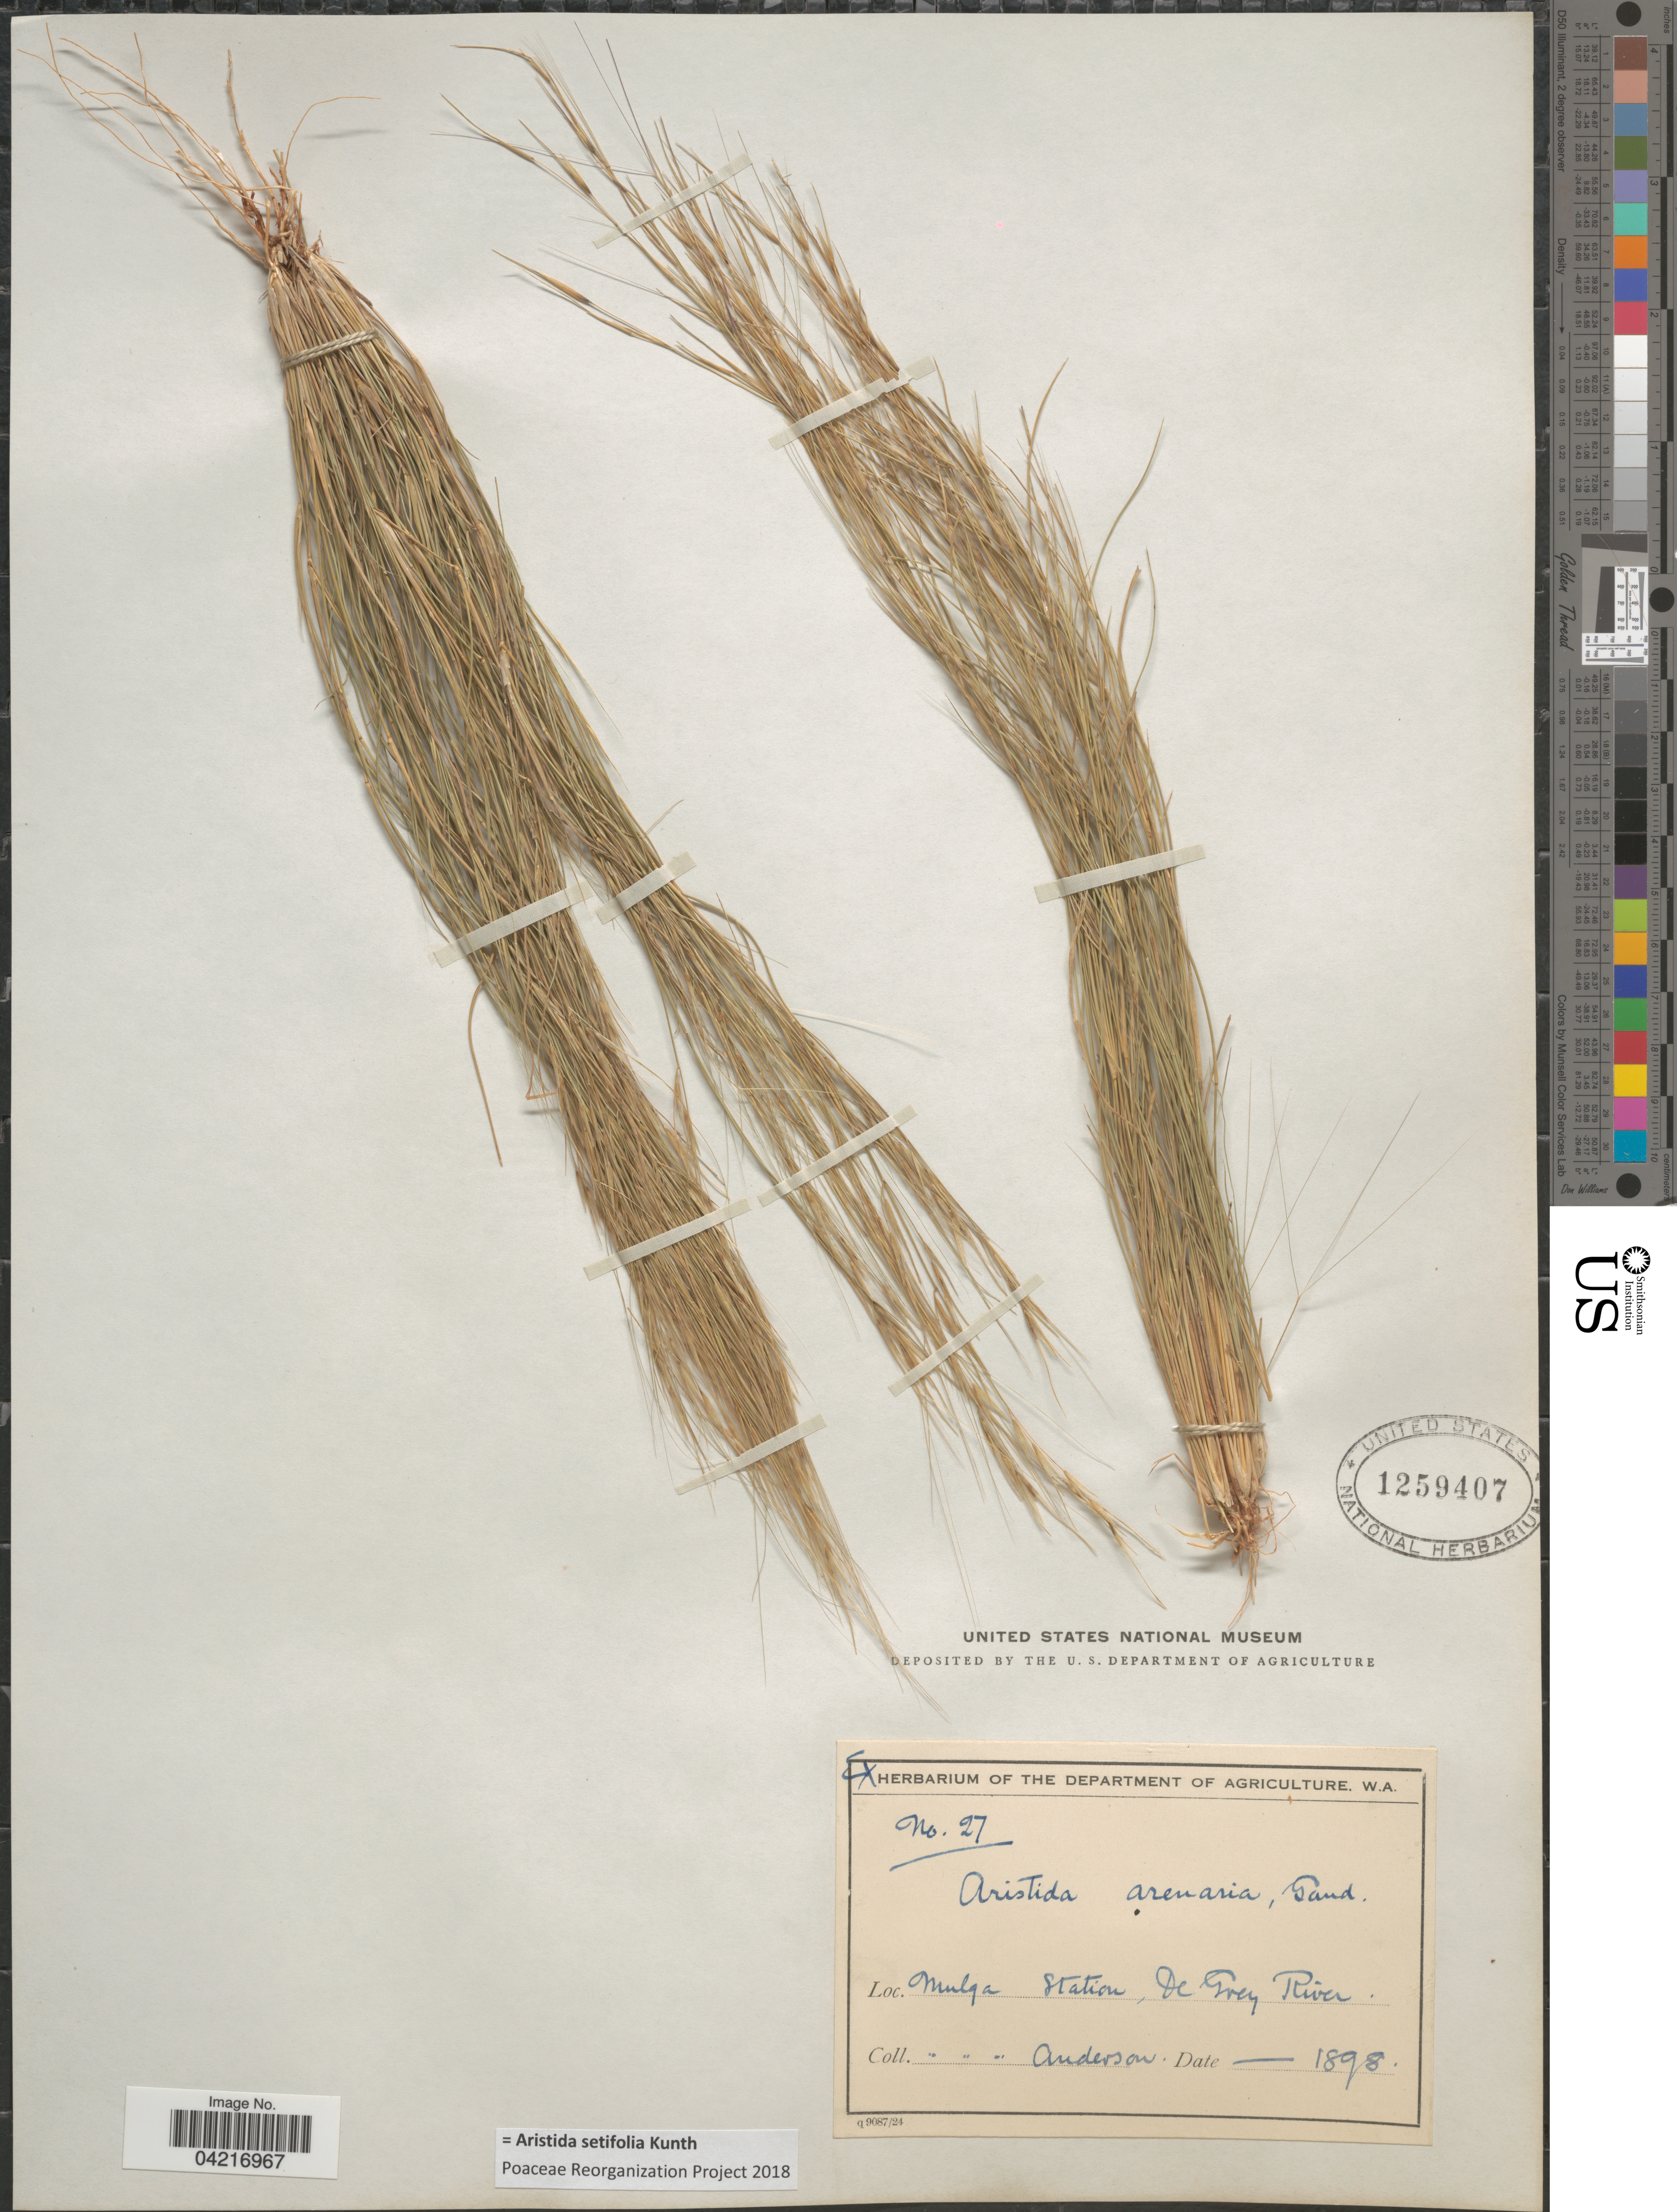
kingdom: Plantae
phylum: Tracheophyta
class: Liliopsida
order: Poales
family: Poaceae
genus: Aristida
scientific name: Aristida setifolia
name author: Kunth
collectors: -- Anderson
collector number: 27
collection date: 1898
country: Australia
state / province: Western Australia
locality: Mulga Station, De Grey River.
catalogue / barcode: US 1259407